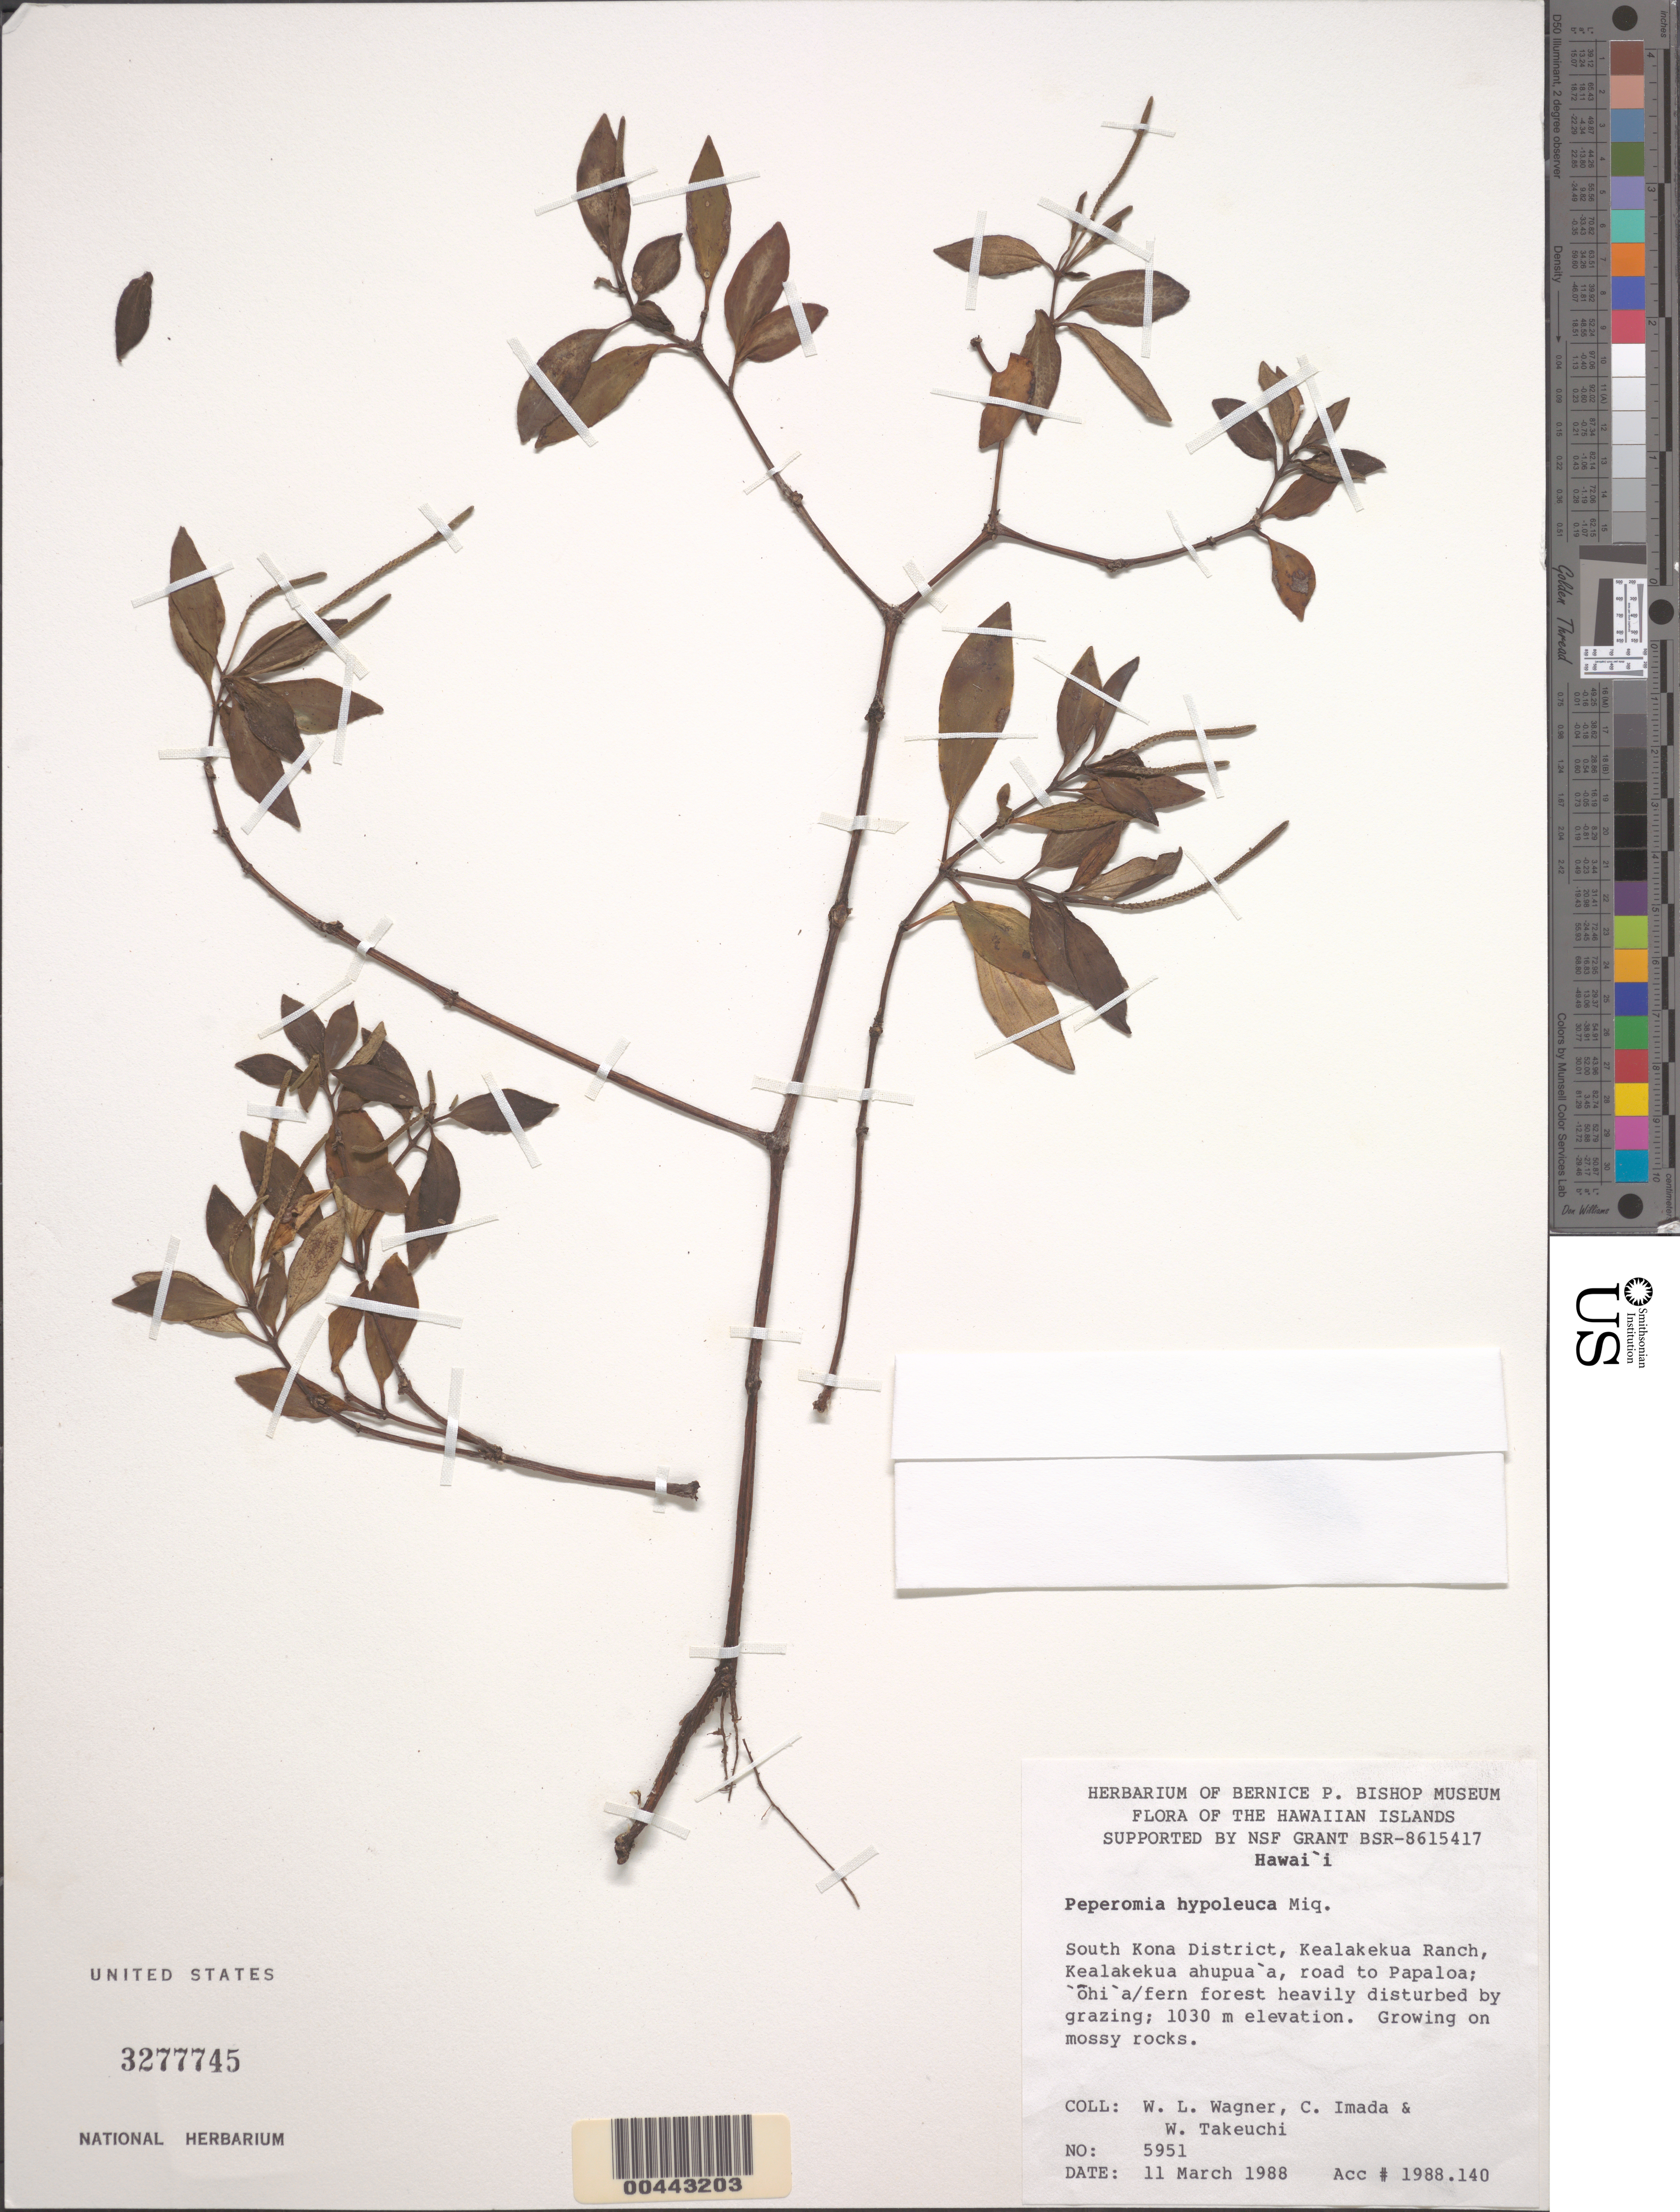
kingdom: Plantae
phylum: Tracheophyta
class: Magnoliopsida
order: Piperales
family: Piperaceae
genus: Peperomia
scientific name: Peperomia hypoleuca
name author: Miq.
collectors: W. L. Wagner, C. Imada & W. N. Takeuchi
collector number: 5951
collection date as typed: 11 Mar 1988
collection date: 1988-03-11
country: United States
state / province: Hawaii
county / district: Hawaii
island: Hawaii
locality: South Kona District, Kealakekua Ranch, Kealakekua ahupua'a, road to Papaloa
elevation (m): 1030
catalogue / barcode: US 3277745